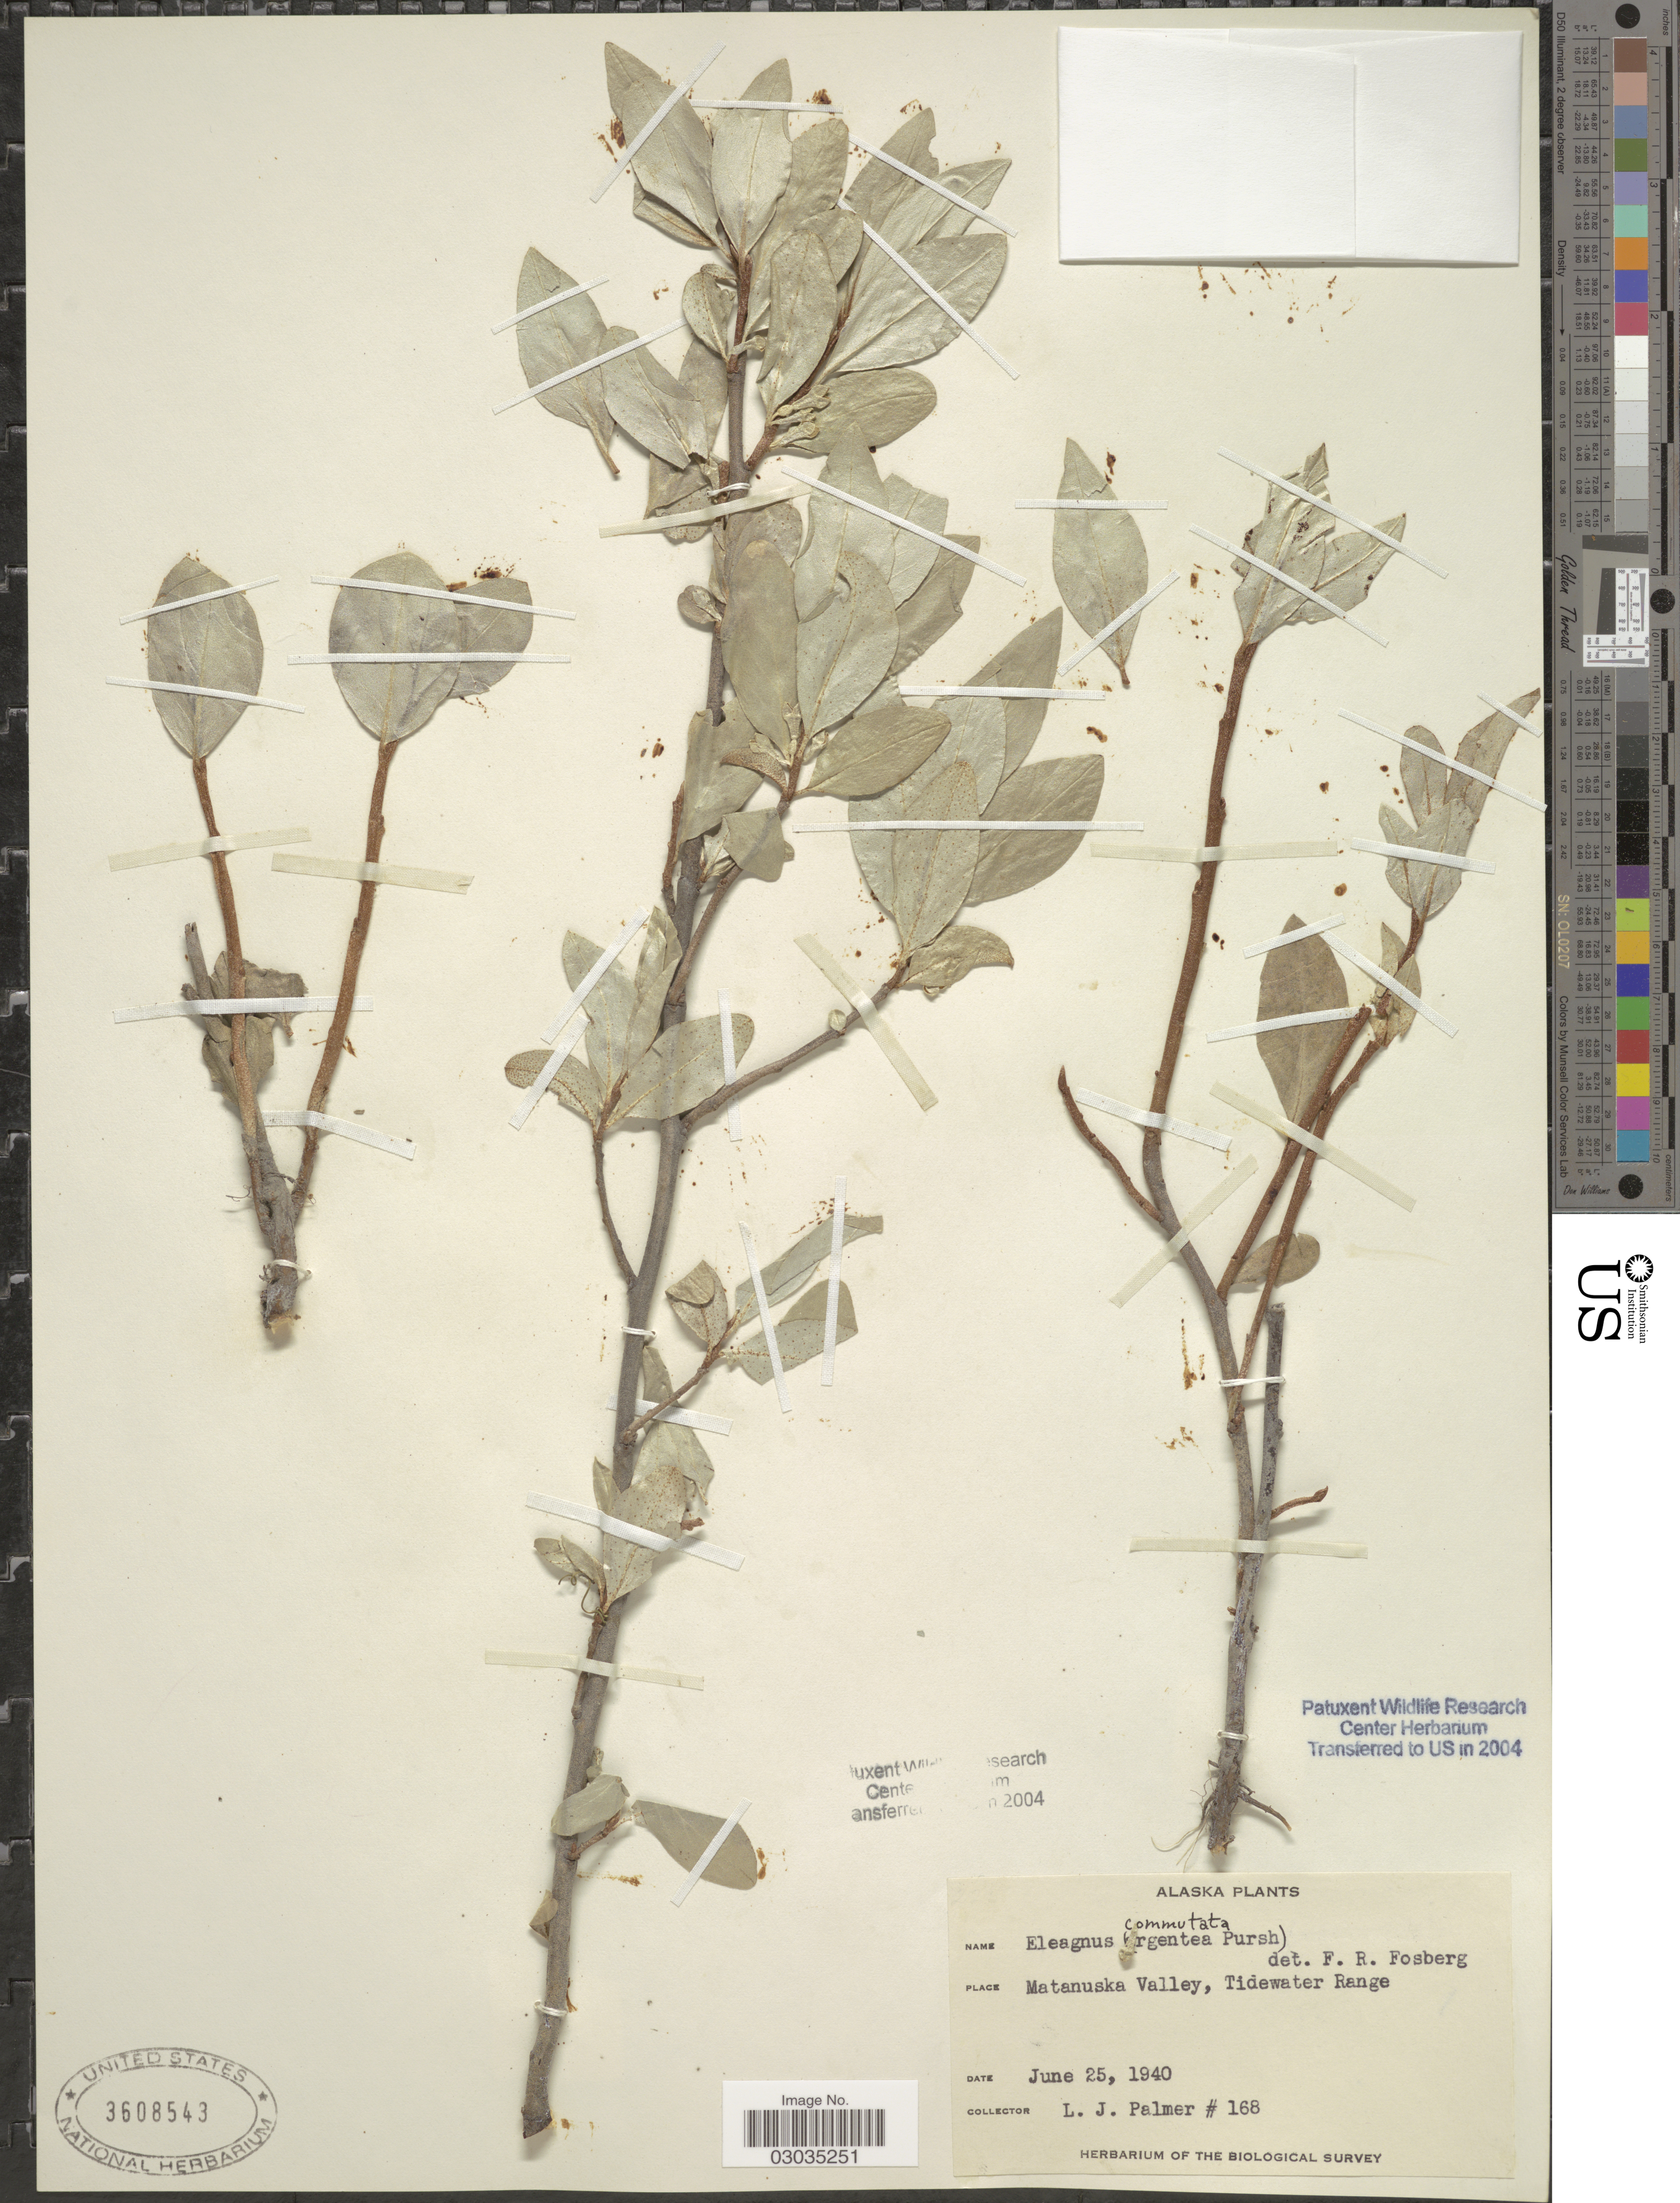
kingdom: Plantae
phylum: Tracheophyta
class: Magnoliopsida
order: Rosales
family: Elaeagnaceae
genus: Elaeagnus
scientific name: Elaeagnus commutata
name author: Bernh. ex Rydb.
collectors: L. J. Palmer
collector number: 168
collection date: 1940-06-25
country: United States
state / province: Alaska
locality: Matanuska Valley, Tidewater Range.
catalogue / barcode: US 3608543